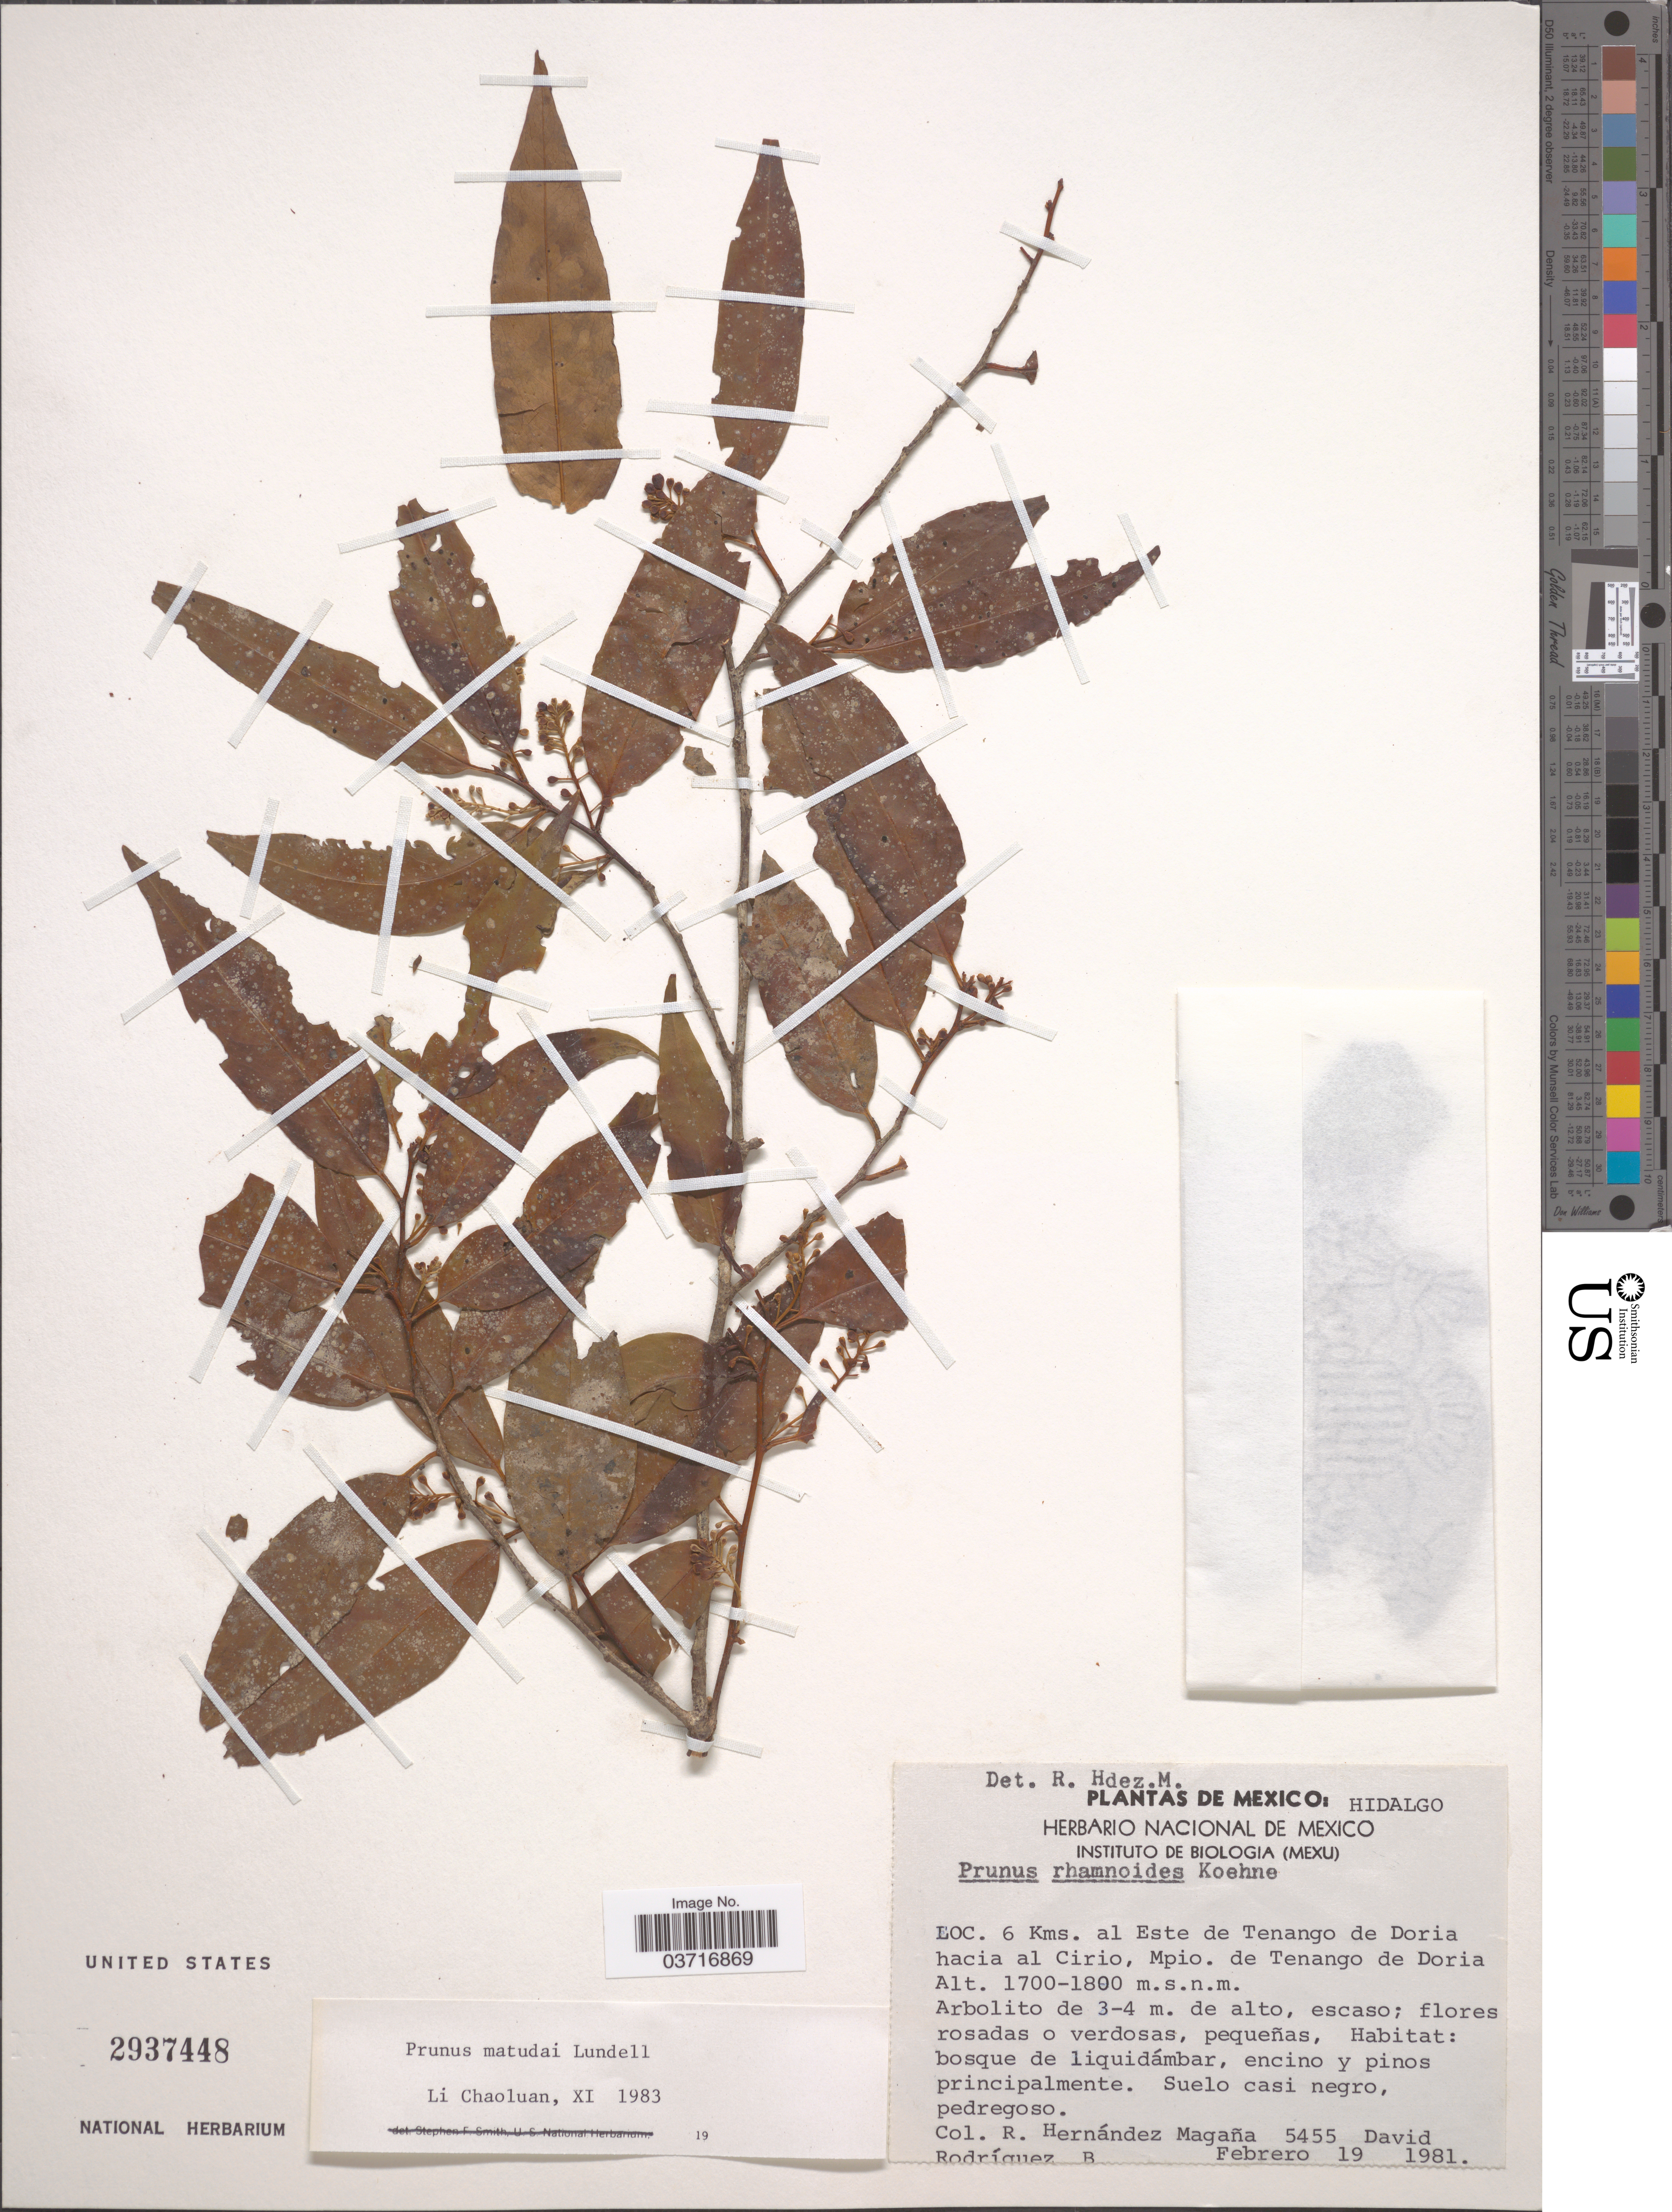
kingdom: Plantae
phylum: Tracheophyta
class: Magnoliopsida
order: Rosales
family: Rosaceae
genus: Prunus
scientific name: Prunus matudae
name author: Lundell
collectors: R. Hernández-M. & D. Rodríguez B.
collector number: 5455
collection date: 1981-02-19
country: Mexico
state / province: Hidalgo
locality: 6 Kms. al Este de Tenango de Doria hacia al Cirio, Mpio. de Tenango de Doria.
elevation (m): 1700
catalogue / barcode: US 2937448